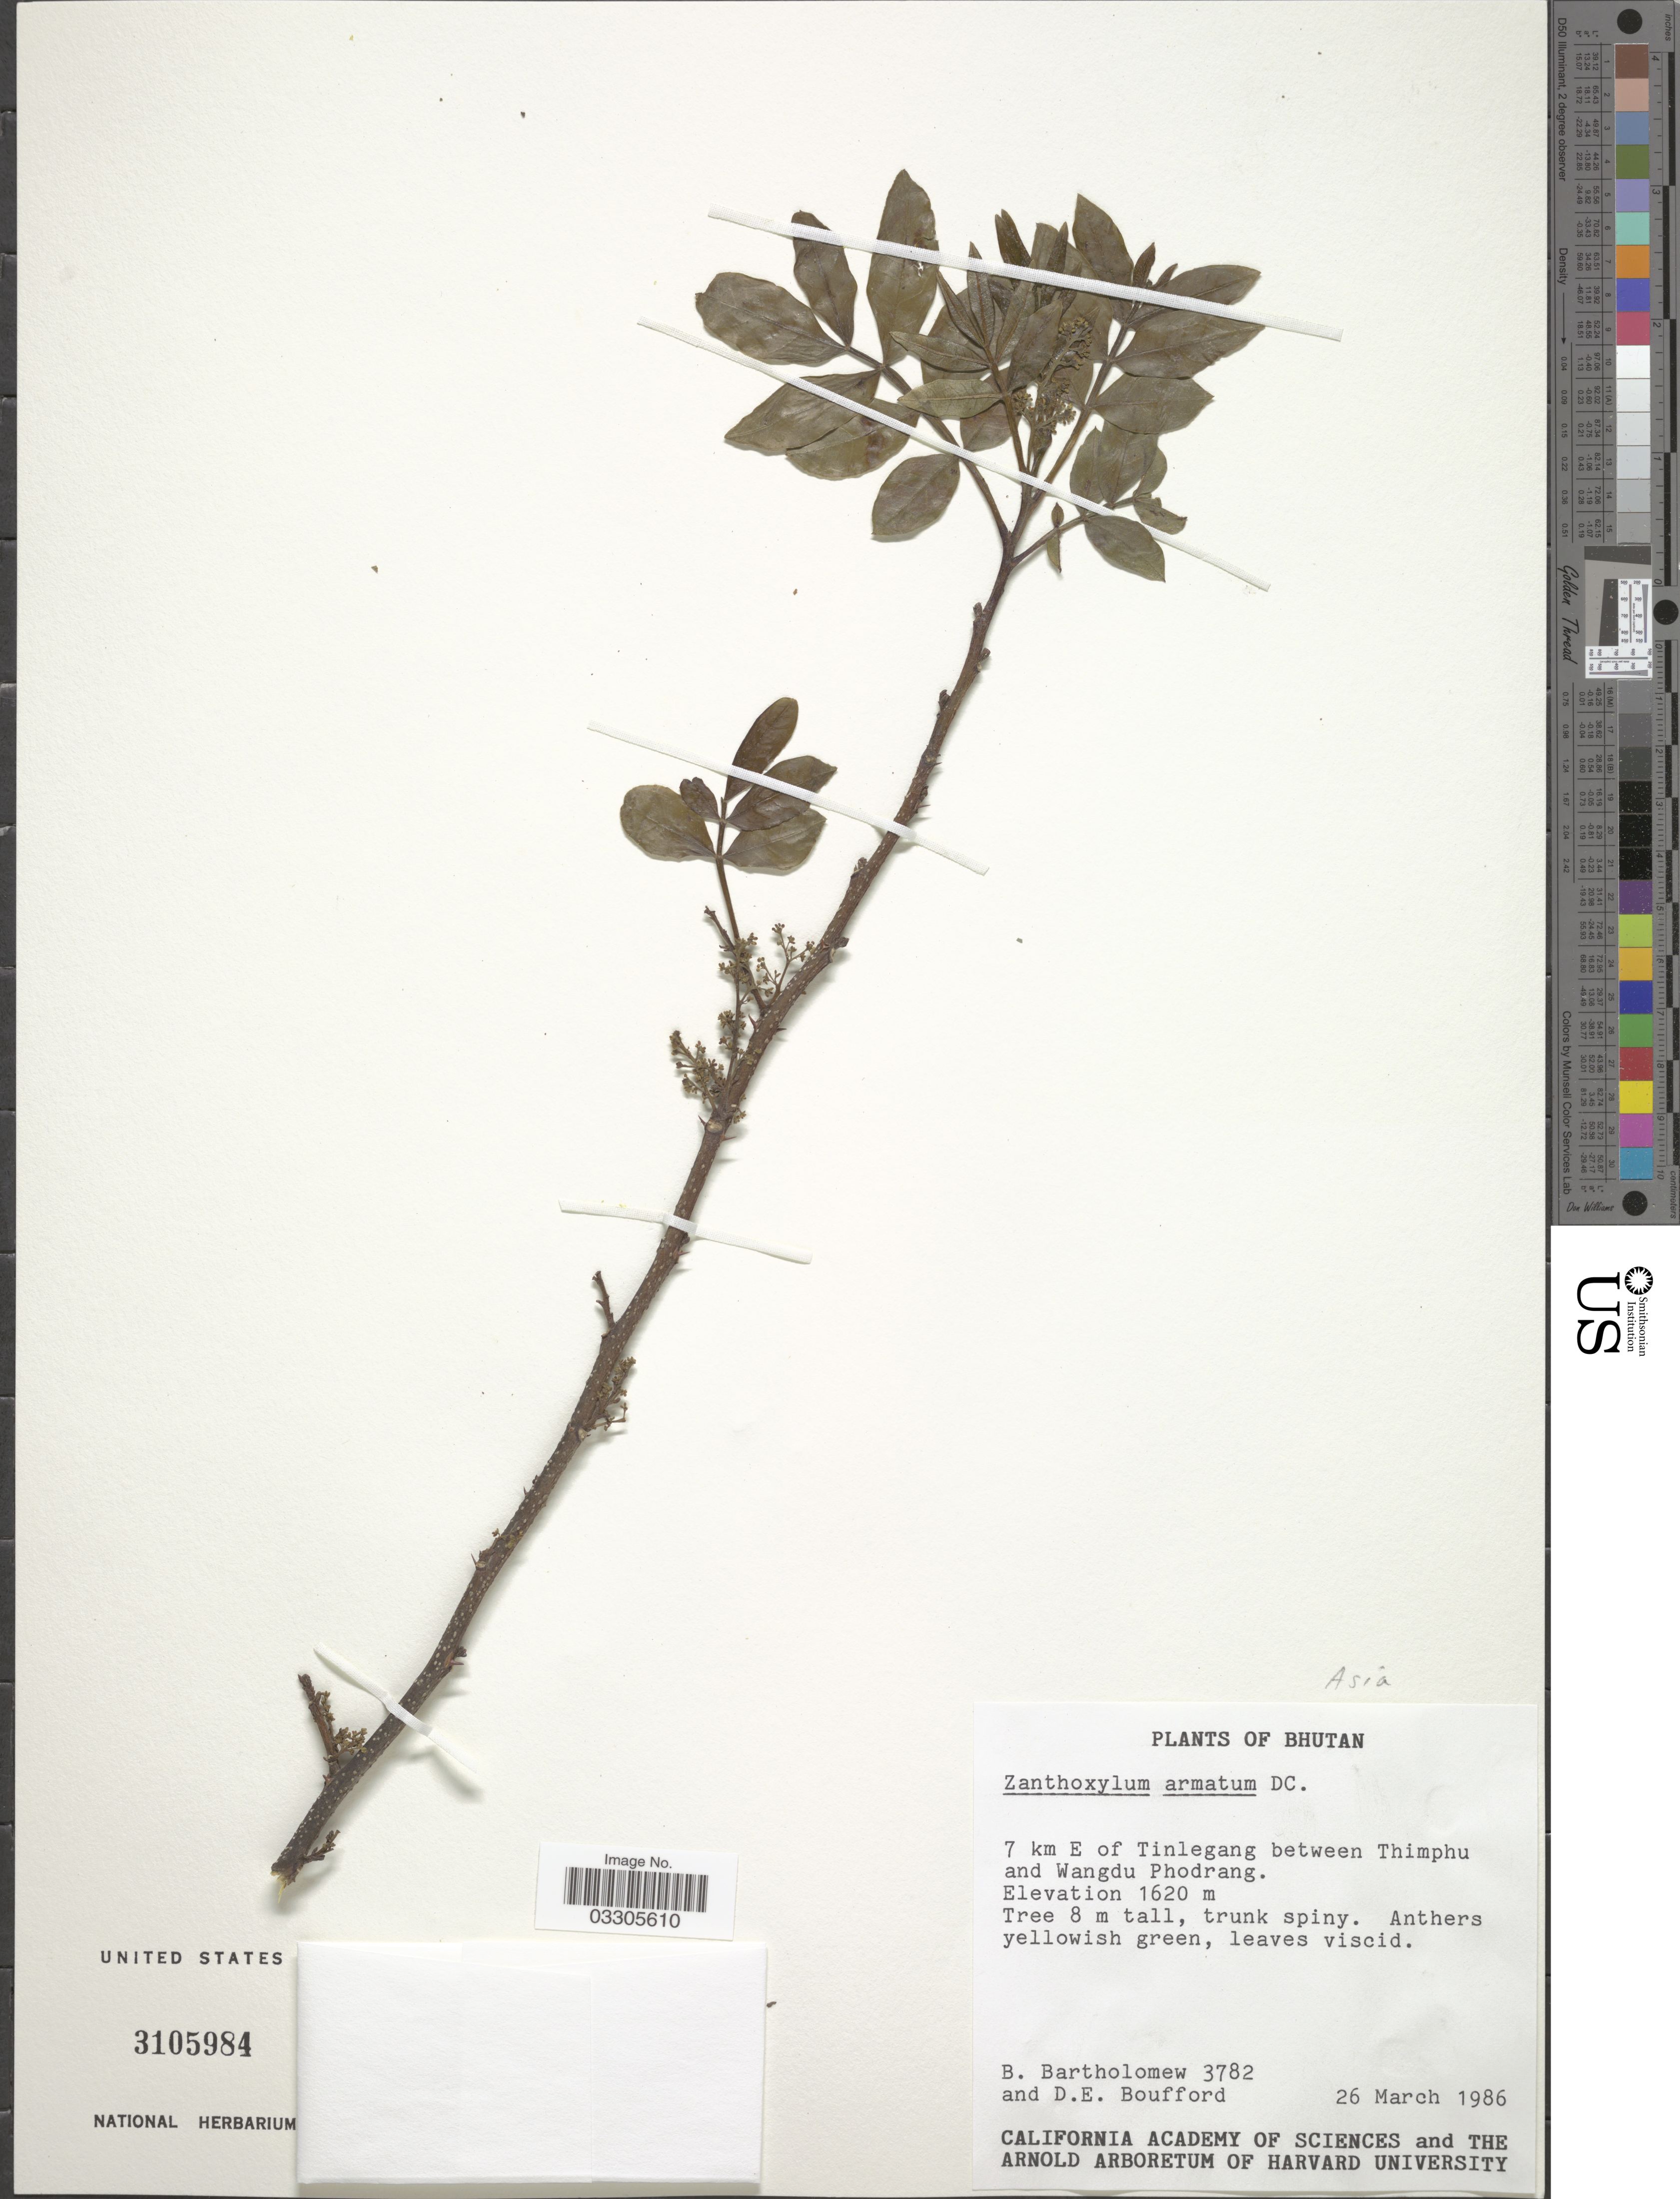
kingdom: Plantae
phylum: Tracheophyta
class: Magnoliopsida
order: Sapindales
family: Rutaceae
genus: Zanthoxylum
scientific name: Zanthoxylum armatum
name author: DC.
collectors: B. Bartholomew & D. E. Boufford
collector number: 3782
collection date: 1986-03-26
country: Bhutan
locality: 7 km E of Tinlegang between Thimphu and Wangdu Phodrang.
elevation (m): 1620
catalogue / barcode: US 3105984